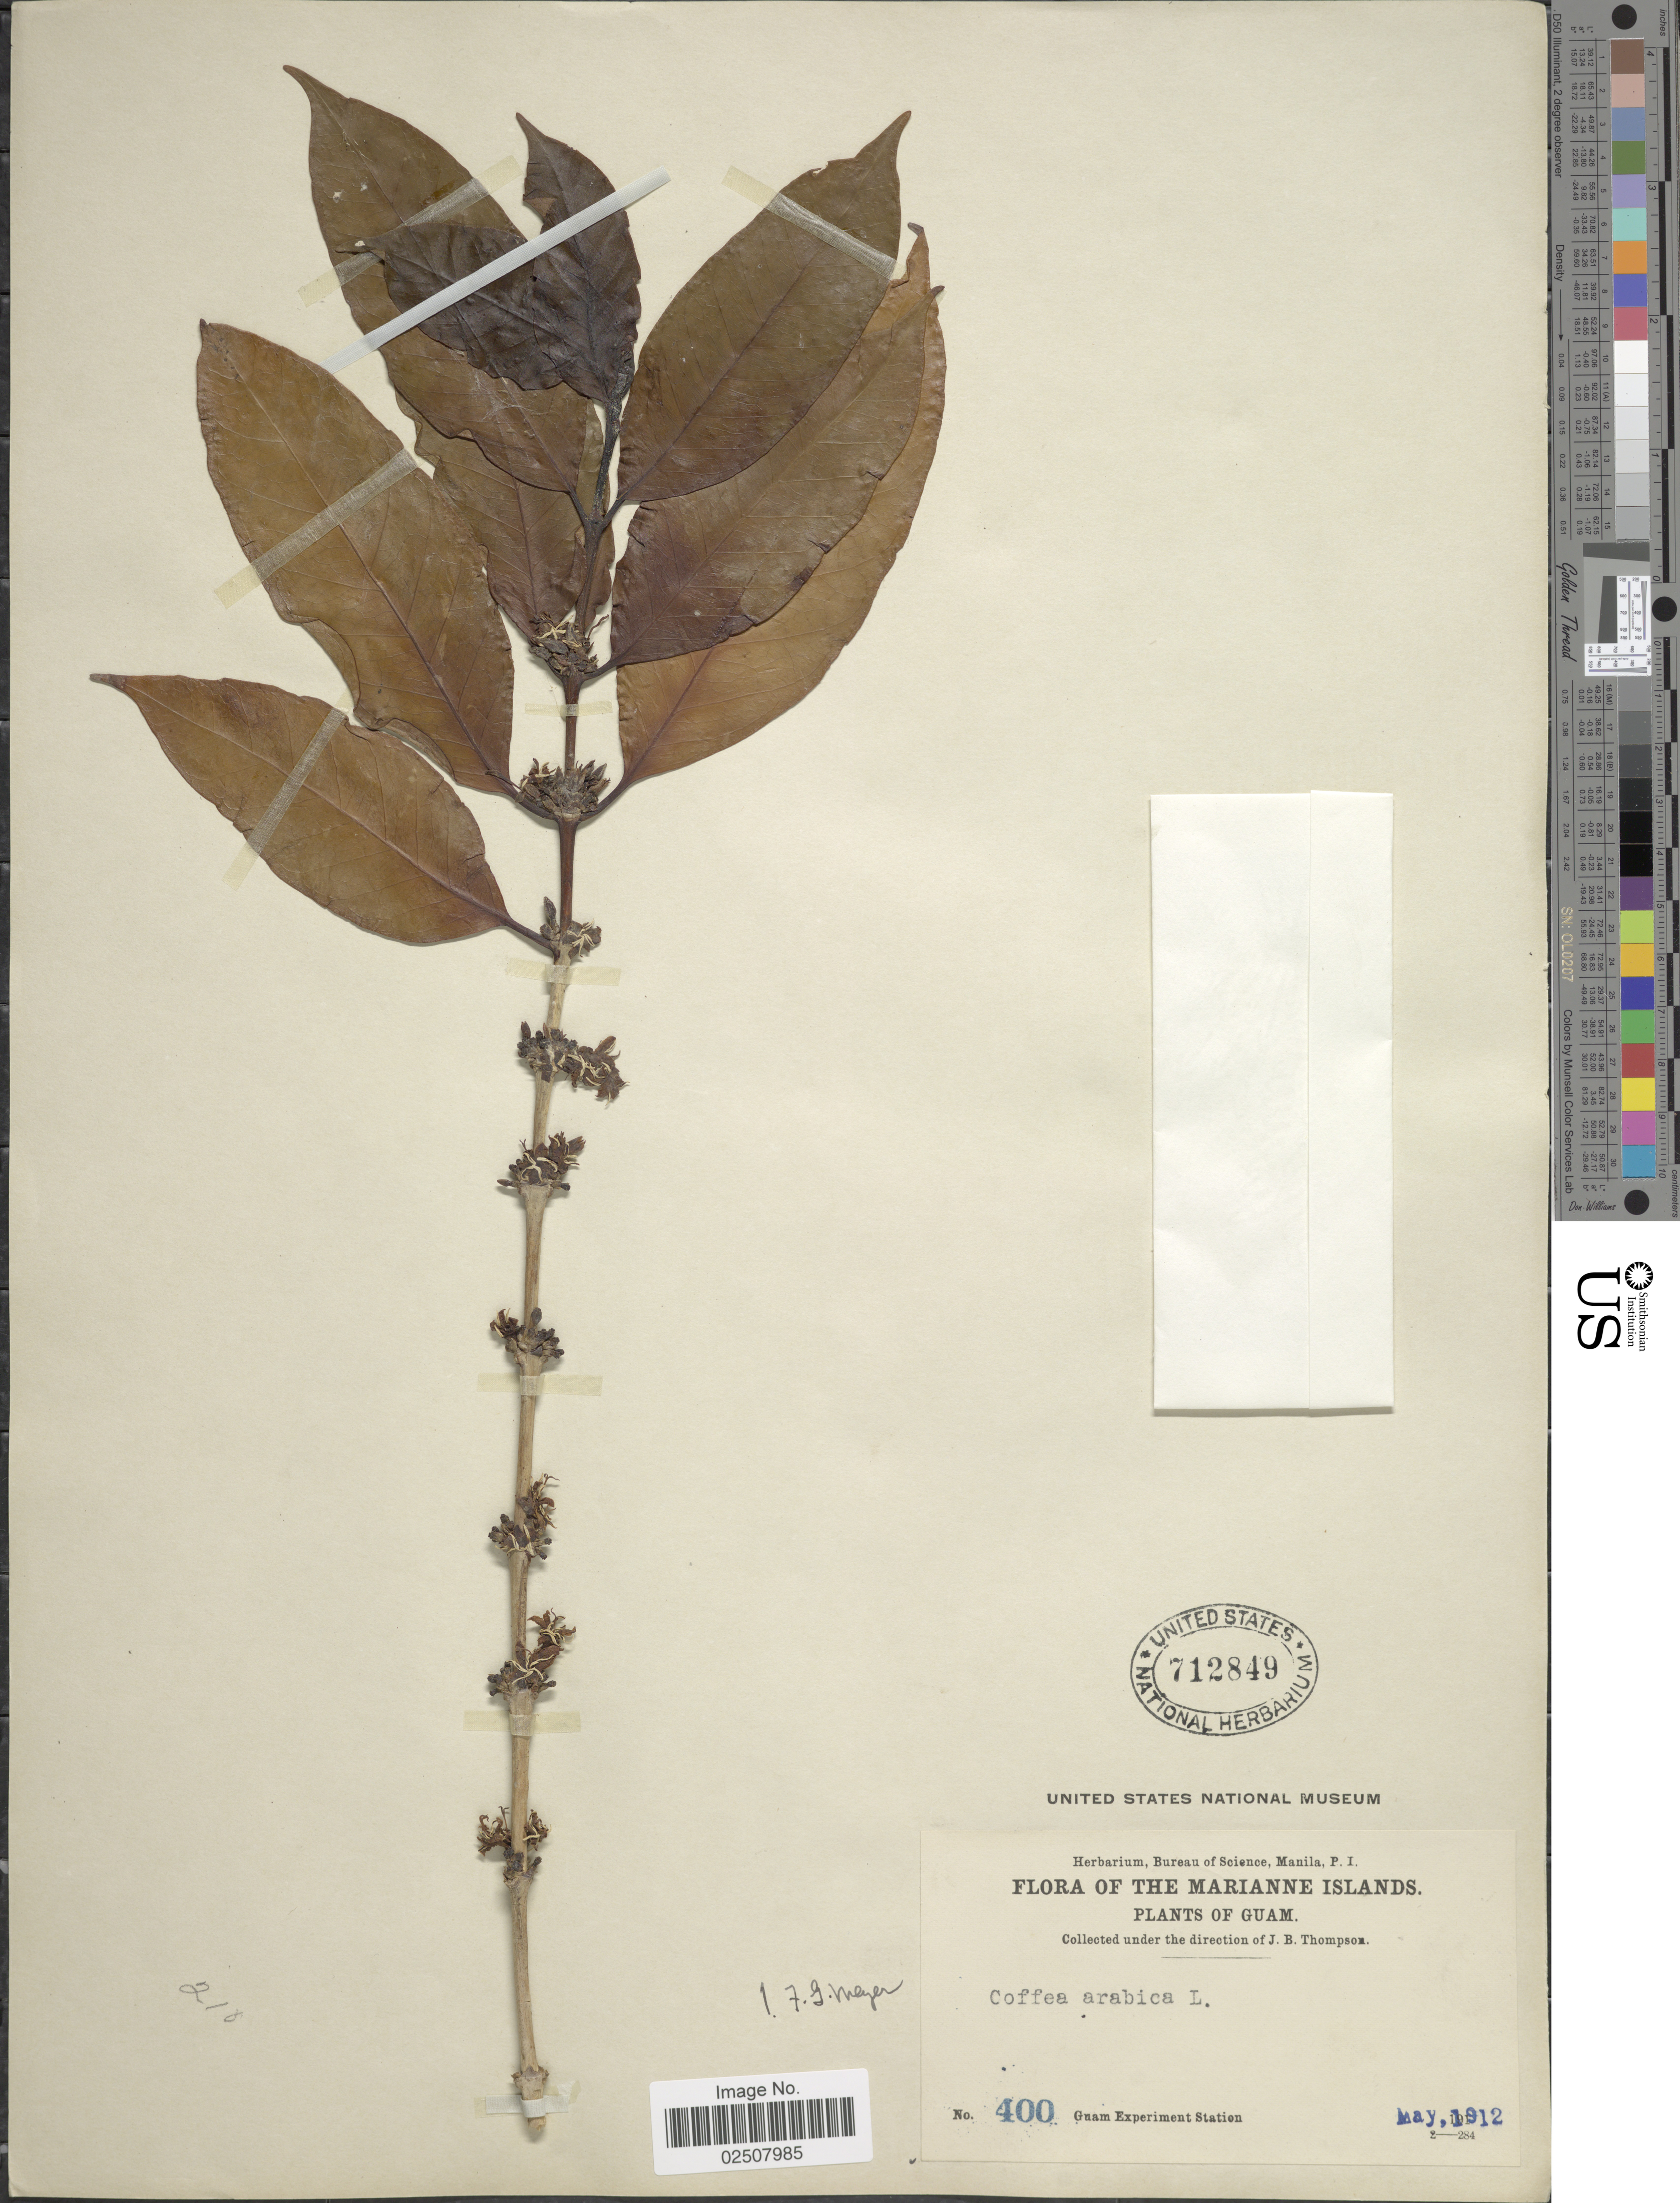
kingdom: Plantae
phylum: Tracheophyta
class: Magnoliopsida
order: Gentianales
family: Rubiaceae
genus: Coffea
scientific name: Coffea arabica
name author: L.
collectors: J. B. Thompson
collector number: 400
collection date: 1912-05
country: Guam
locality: The Marianne Islands, Guam Experiment Station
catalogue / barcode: US 712849